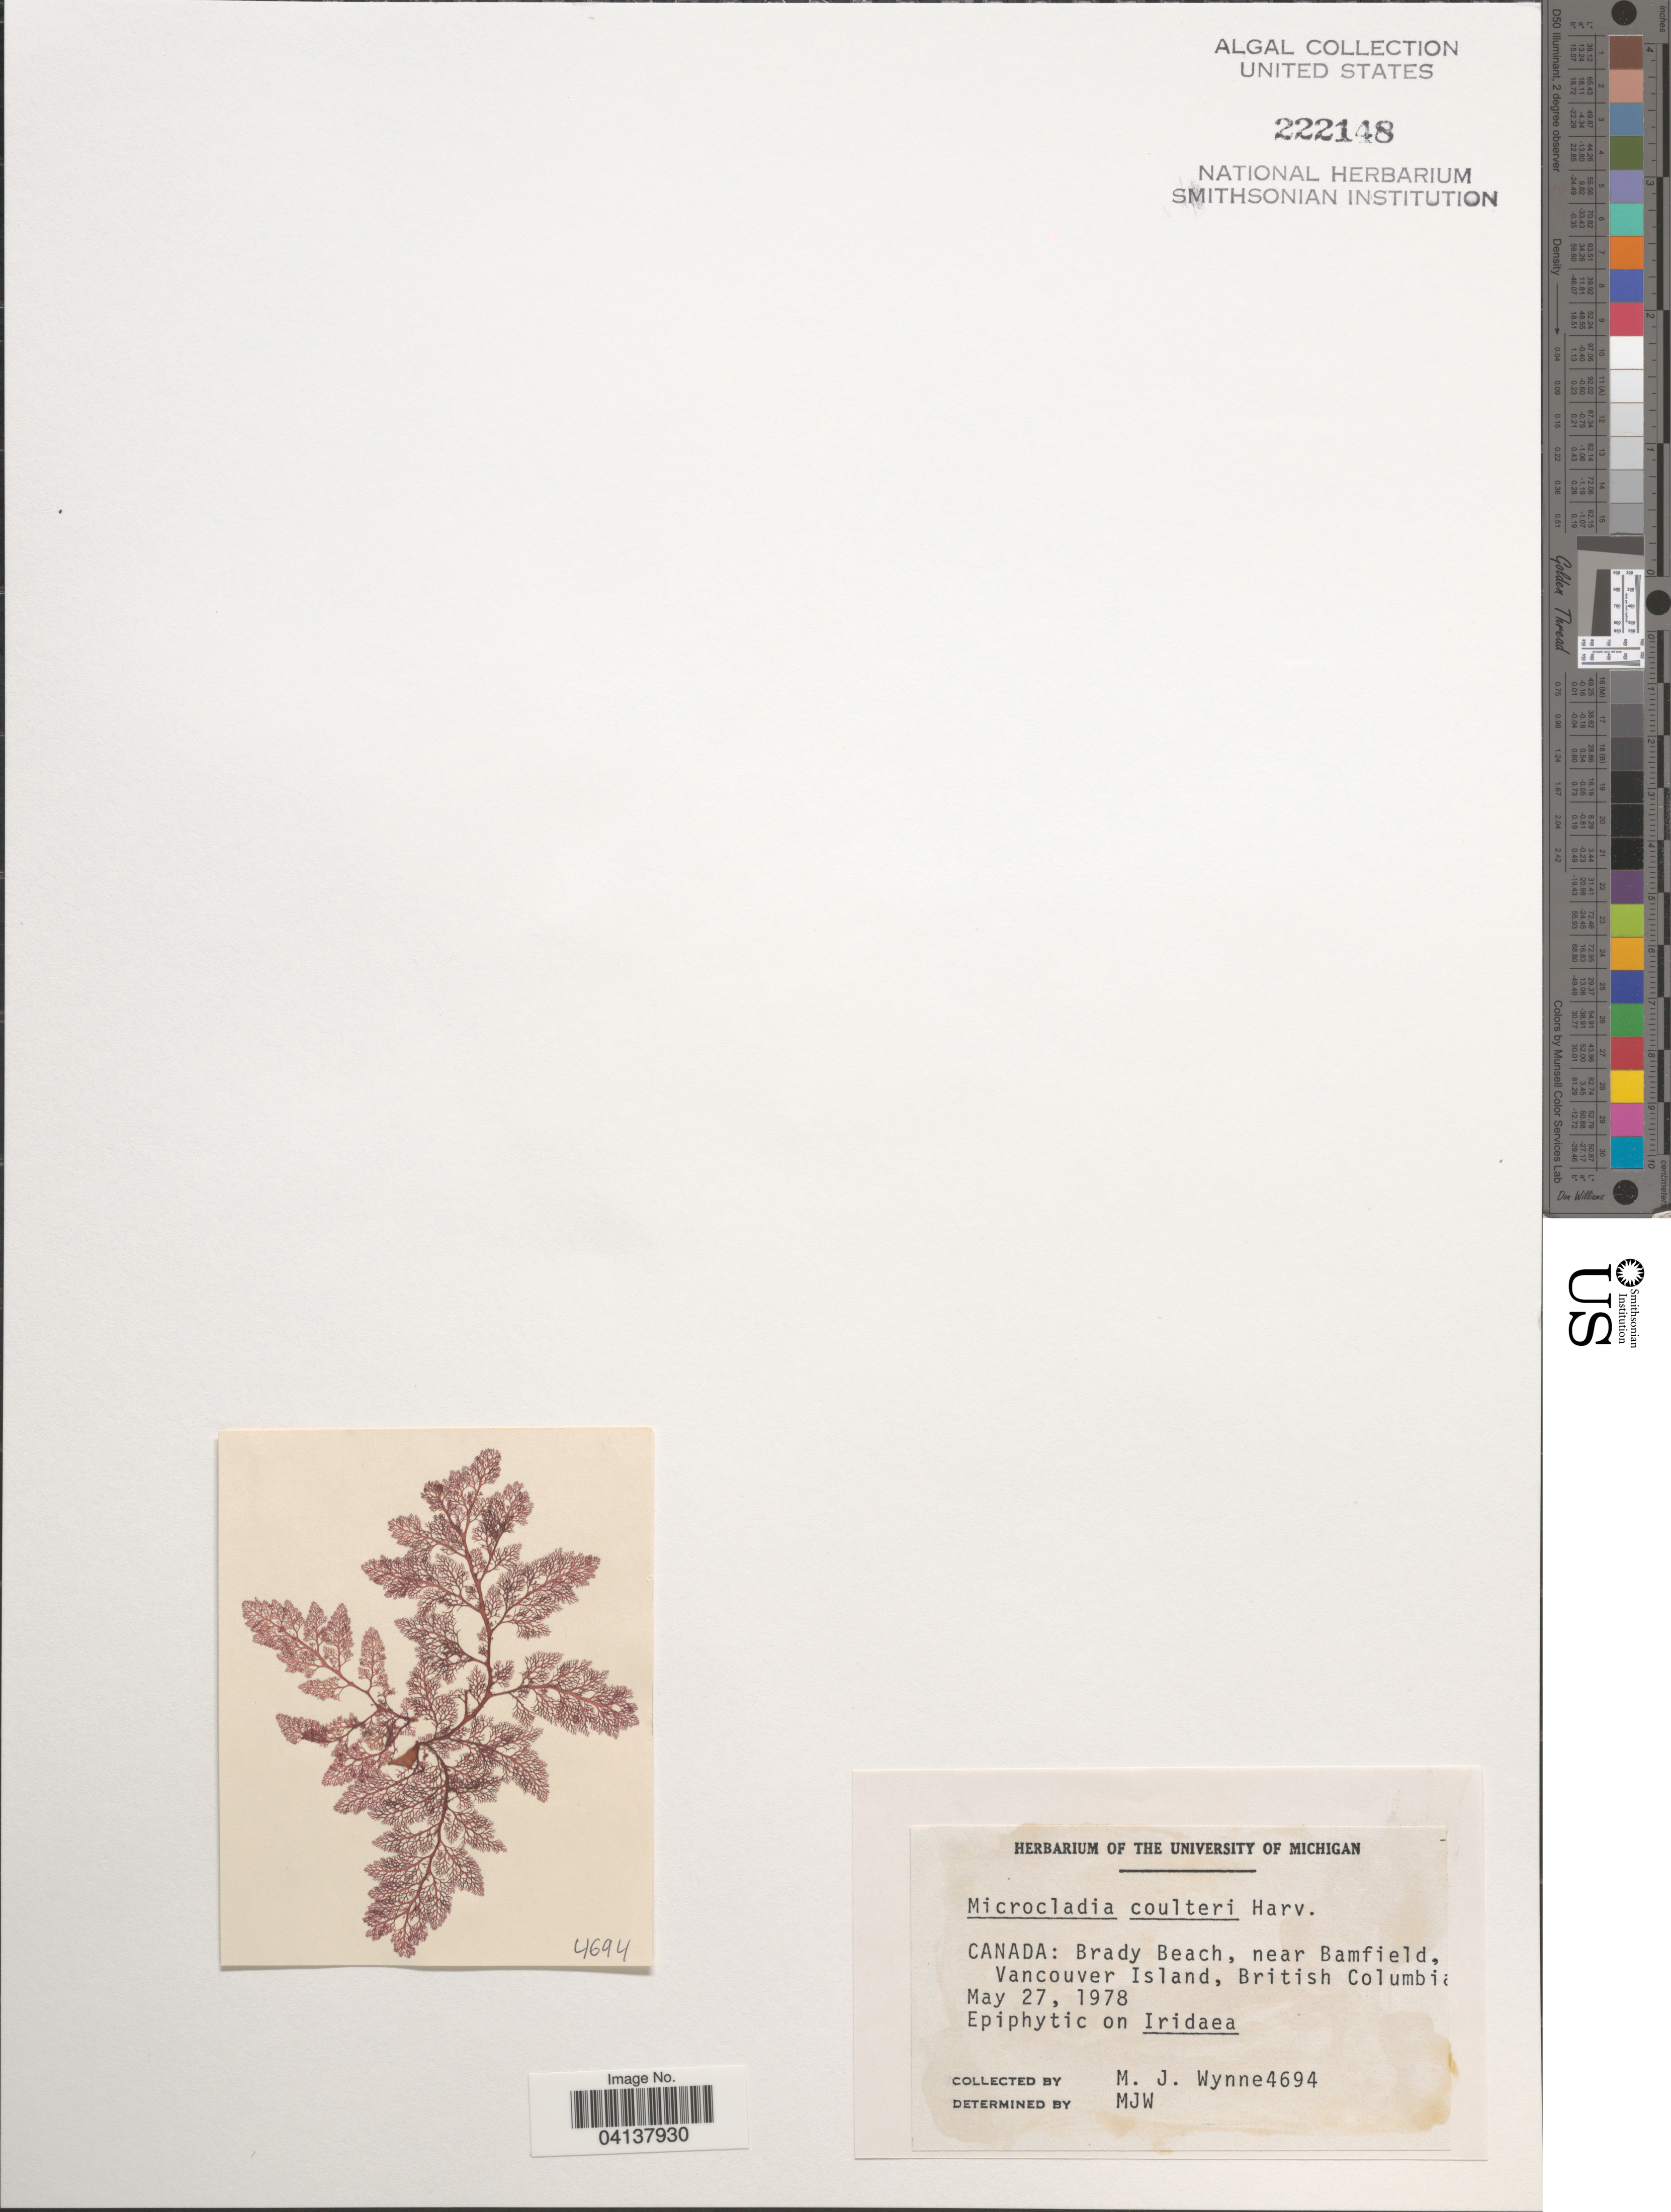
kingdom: Plantae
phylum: Rhodophyta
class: Florideophyceae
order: Ceramiales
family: Ceramiaceae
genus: Microcladia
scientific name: Microcladia coulteri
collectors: M.J. Wynne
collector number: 4694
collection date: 1978-05-27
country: Canada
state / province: British Columbia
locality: Brady Beach, near Bamfield, Vancouver Island.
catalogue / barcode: US 222148